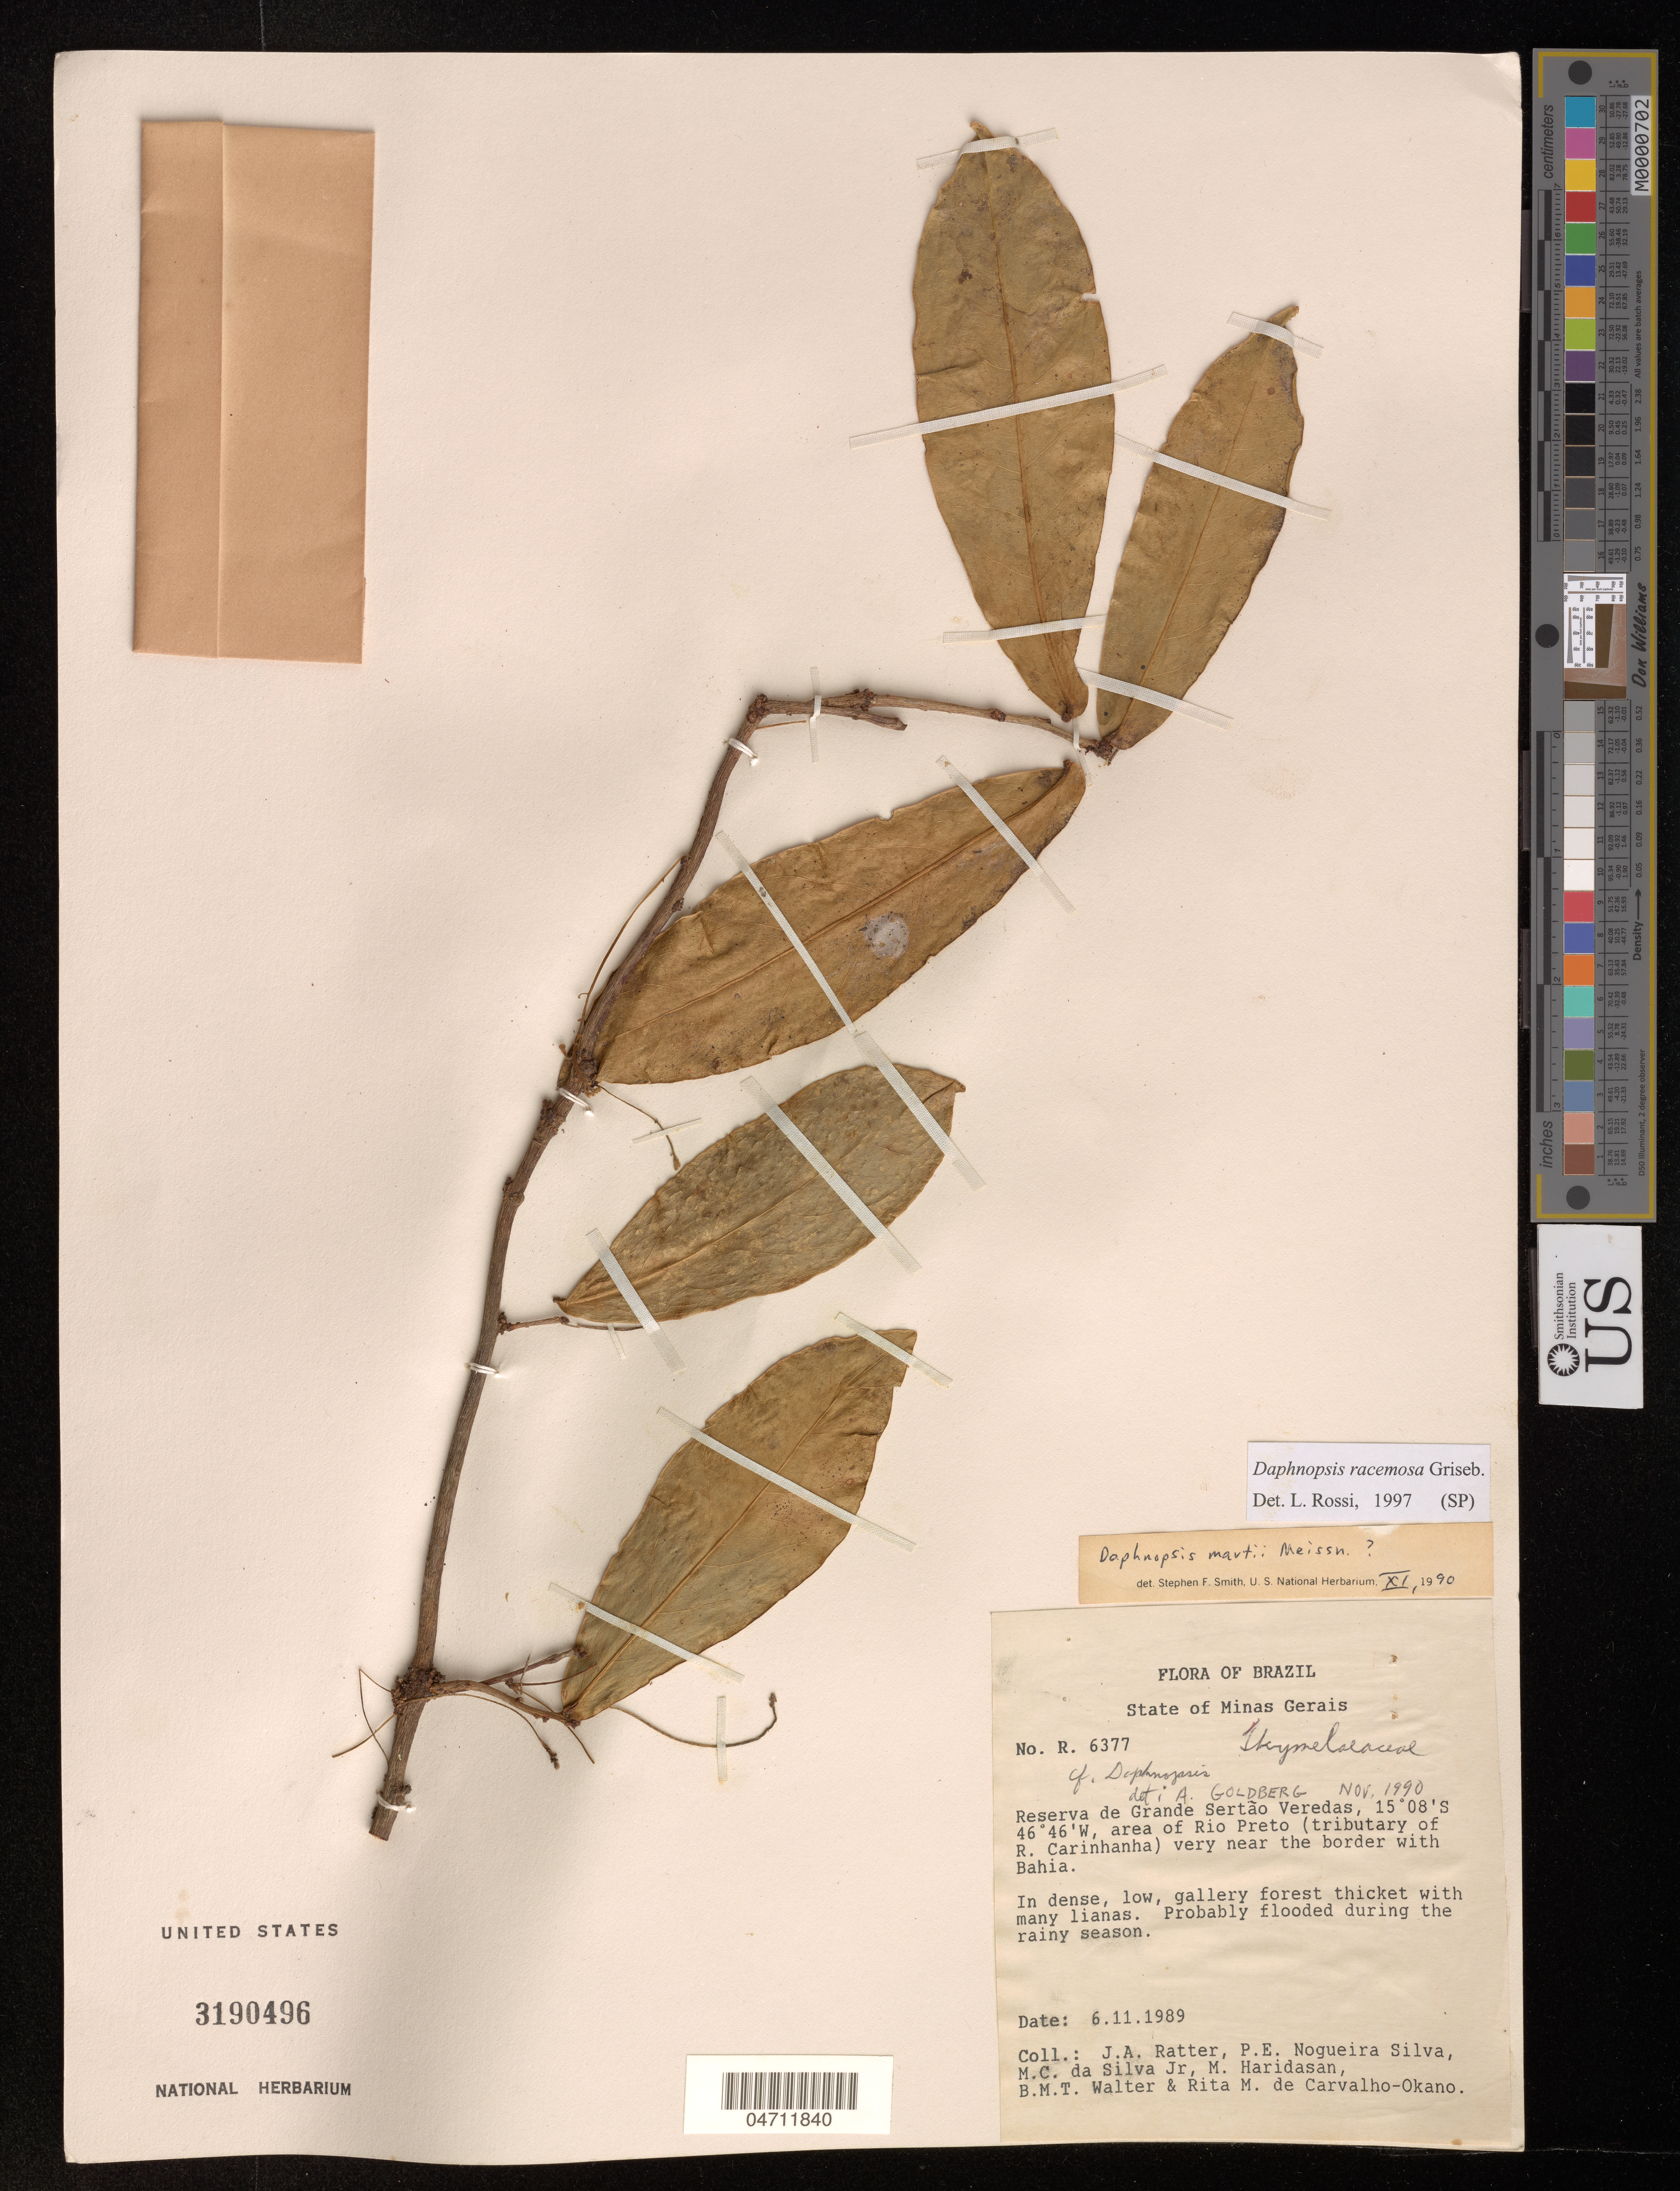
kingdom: Plantae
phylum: Tracheophyta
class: Magnoliopsida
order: Malvales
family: Thymelaeaceae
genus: Daphnopsis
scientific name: Daphnopsis racemosa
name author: Griseb.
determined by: Rossi, L.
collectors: J. Ratter, P. E. N. Silva, M. Silva, M. Haridasan & et al.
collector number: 6946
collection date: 1989-11-06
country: Brazil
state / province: Minas Gerais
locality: Reserva de Grande Sertao Veredas, are of Rio Preto (tributary of R. Carinhanha) very near the border with Bahia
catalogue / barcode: US 3190496